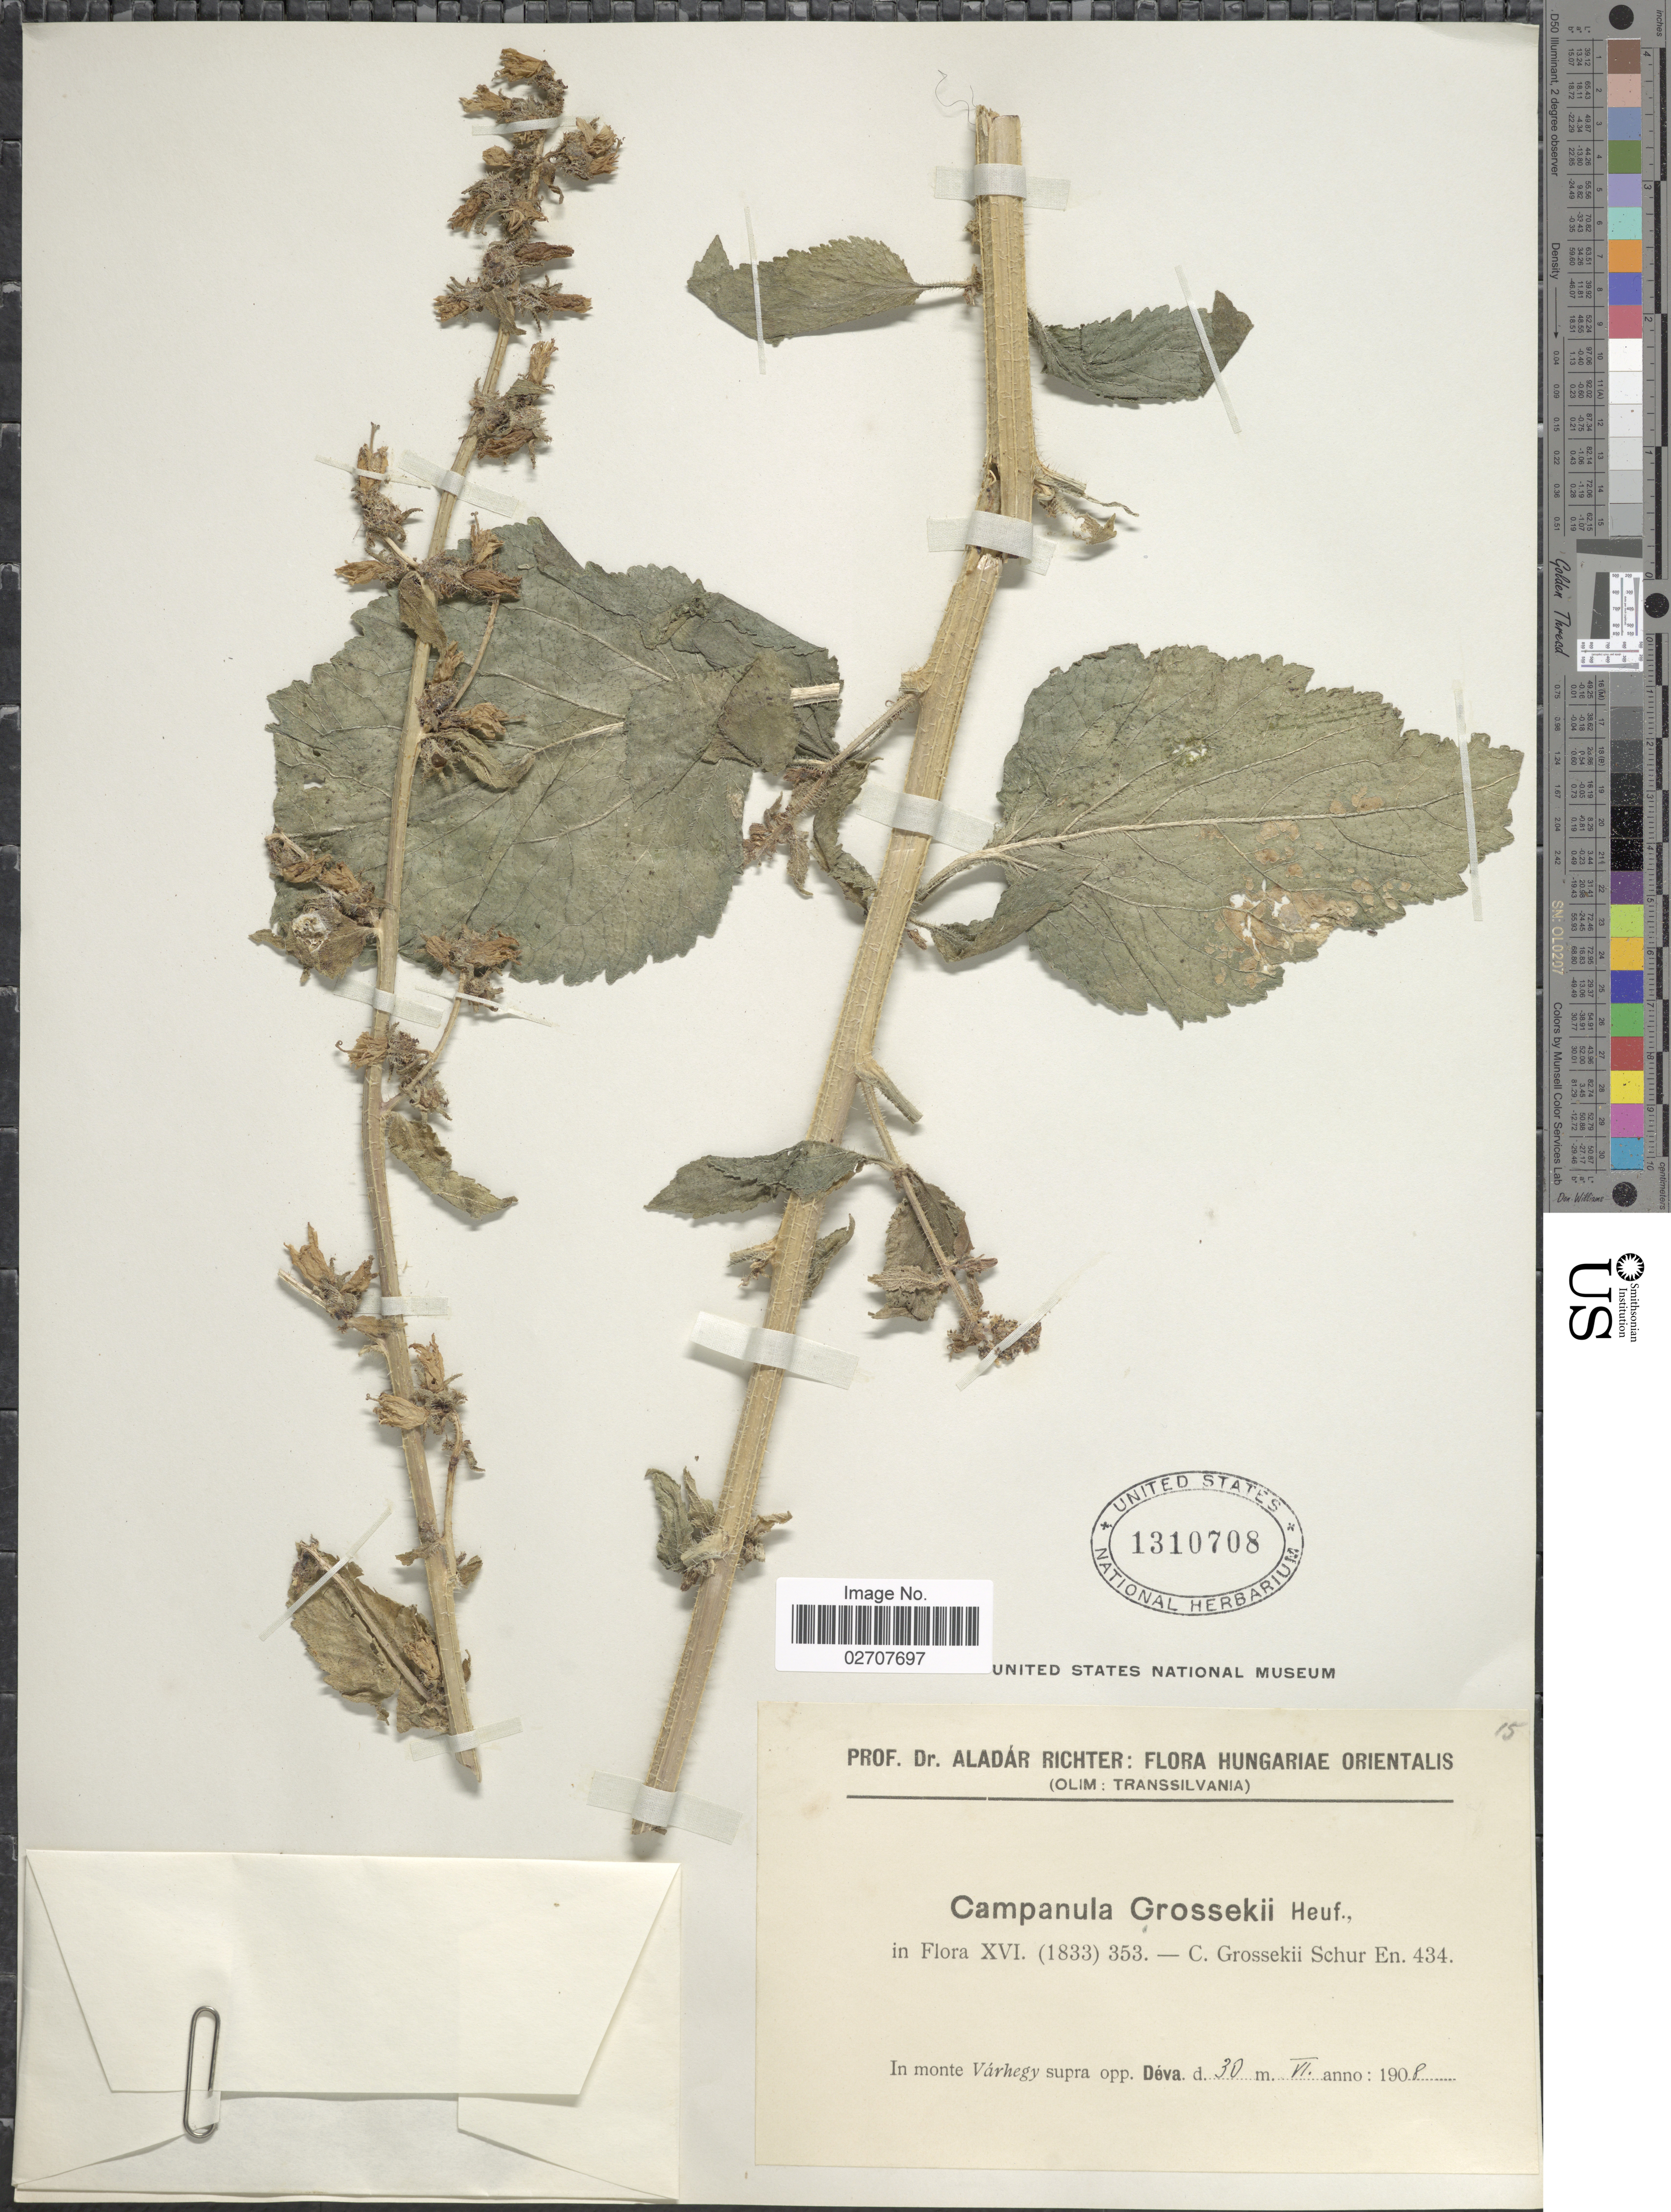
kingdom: Plantae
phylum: Tracheophyta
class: Magnoliopsida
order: Asterales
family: Campanulaceae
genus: Campanula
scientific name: Campanula grossekii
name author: Heuff.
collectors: A. Richter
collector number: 15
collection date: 1908-06-30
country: Hungary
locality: Hungariae Orientalis. In monte Varhegy supra opp. Dev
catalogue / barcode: US 1310708